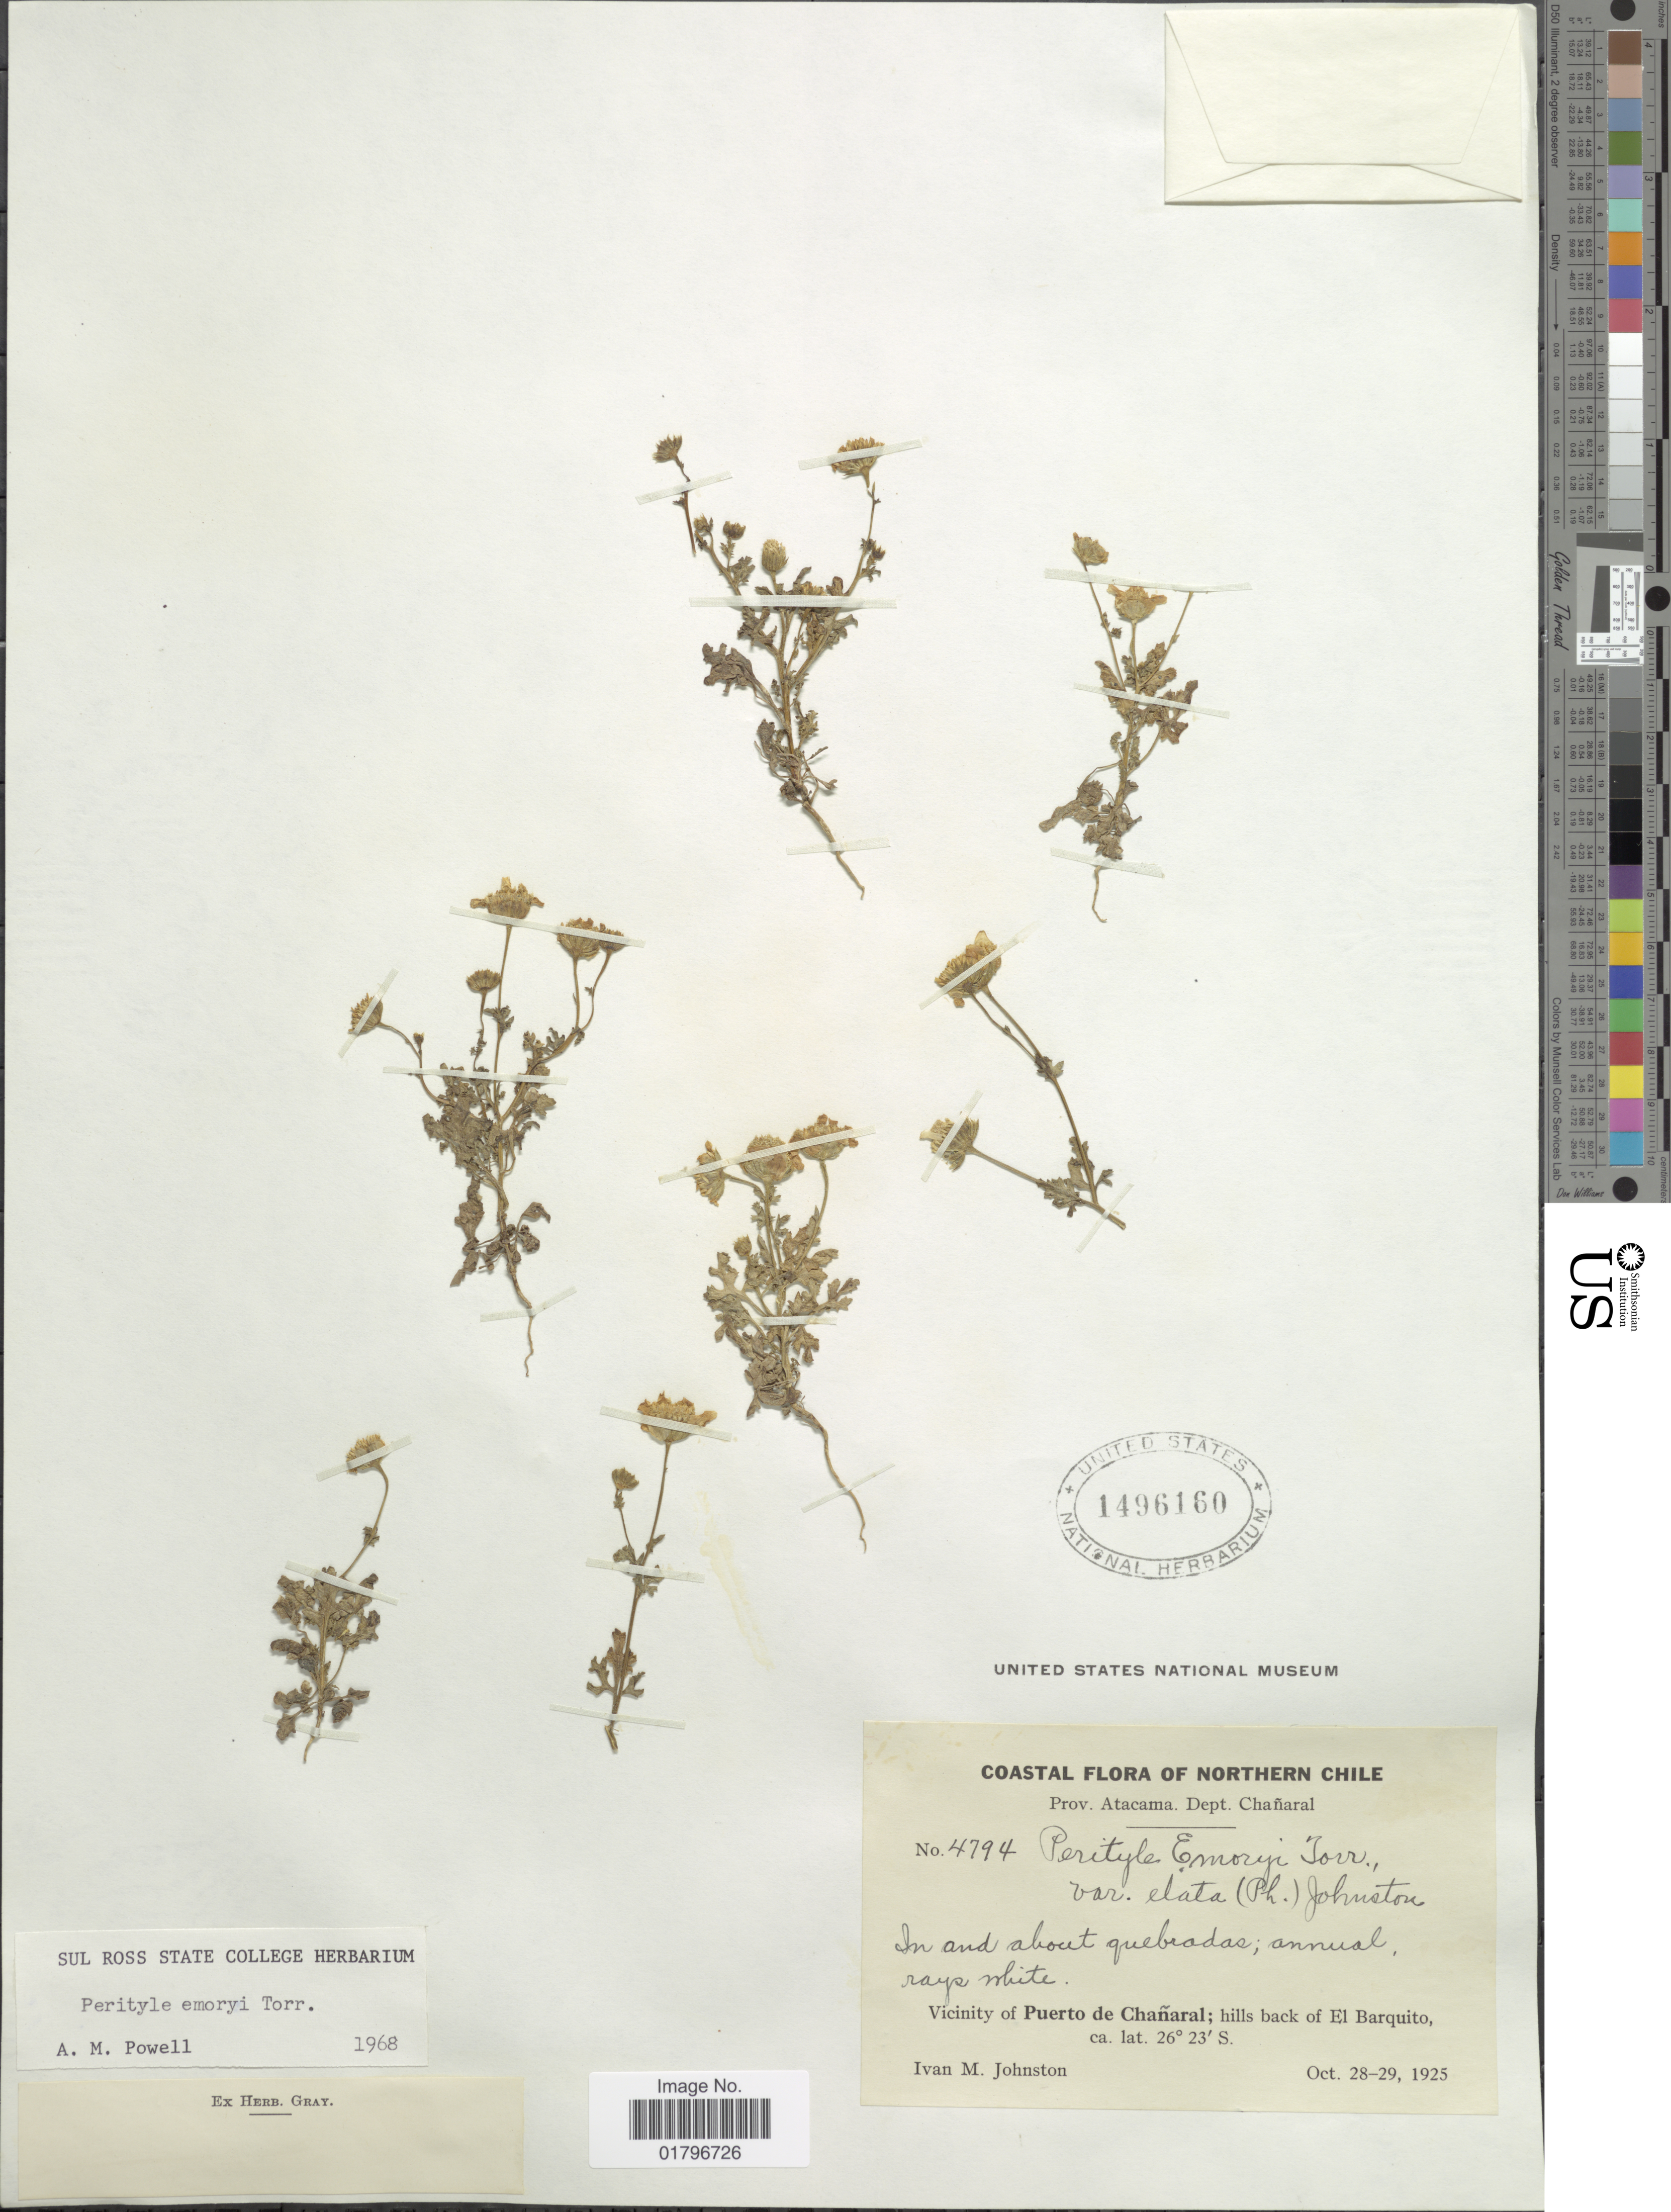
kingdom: Plantae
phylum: Tracheophyta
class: Magnoliopsida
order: Asterales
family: Asteraceae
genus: Perityle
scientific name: Perityle emoryi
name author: Torr.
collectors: I.M. Johnston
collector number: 4794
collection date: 1925-10-28/1925-10-29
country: Chile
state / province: Atacama (III)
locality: Northern Chile. Prov. Atacama. Dept. Chañaral. In and about quebradas; annual. Vicinity of Puerto de Chañaral; hills back of El Barquito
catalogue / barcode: US 1496160